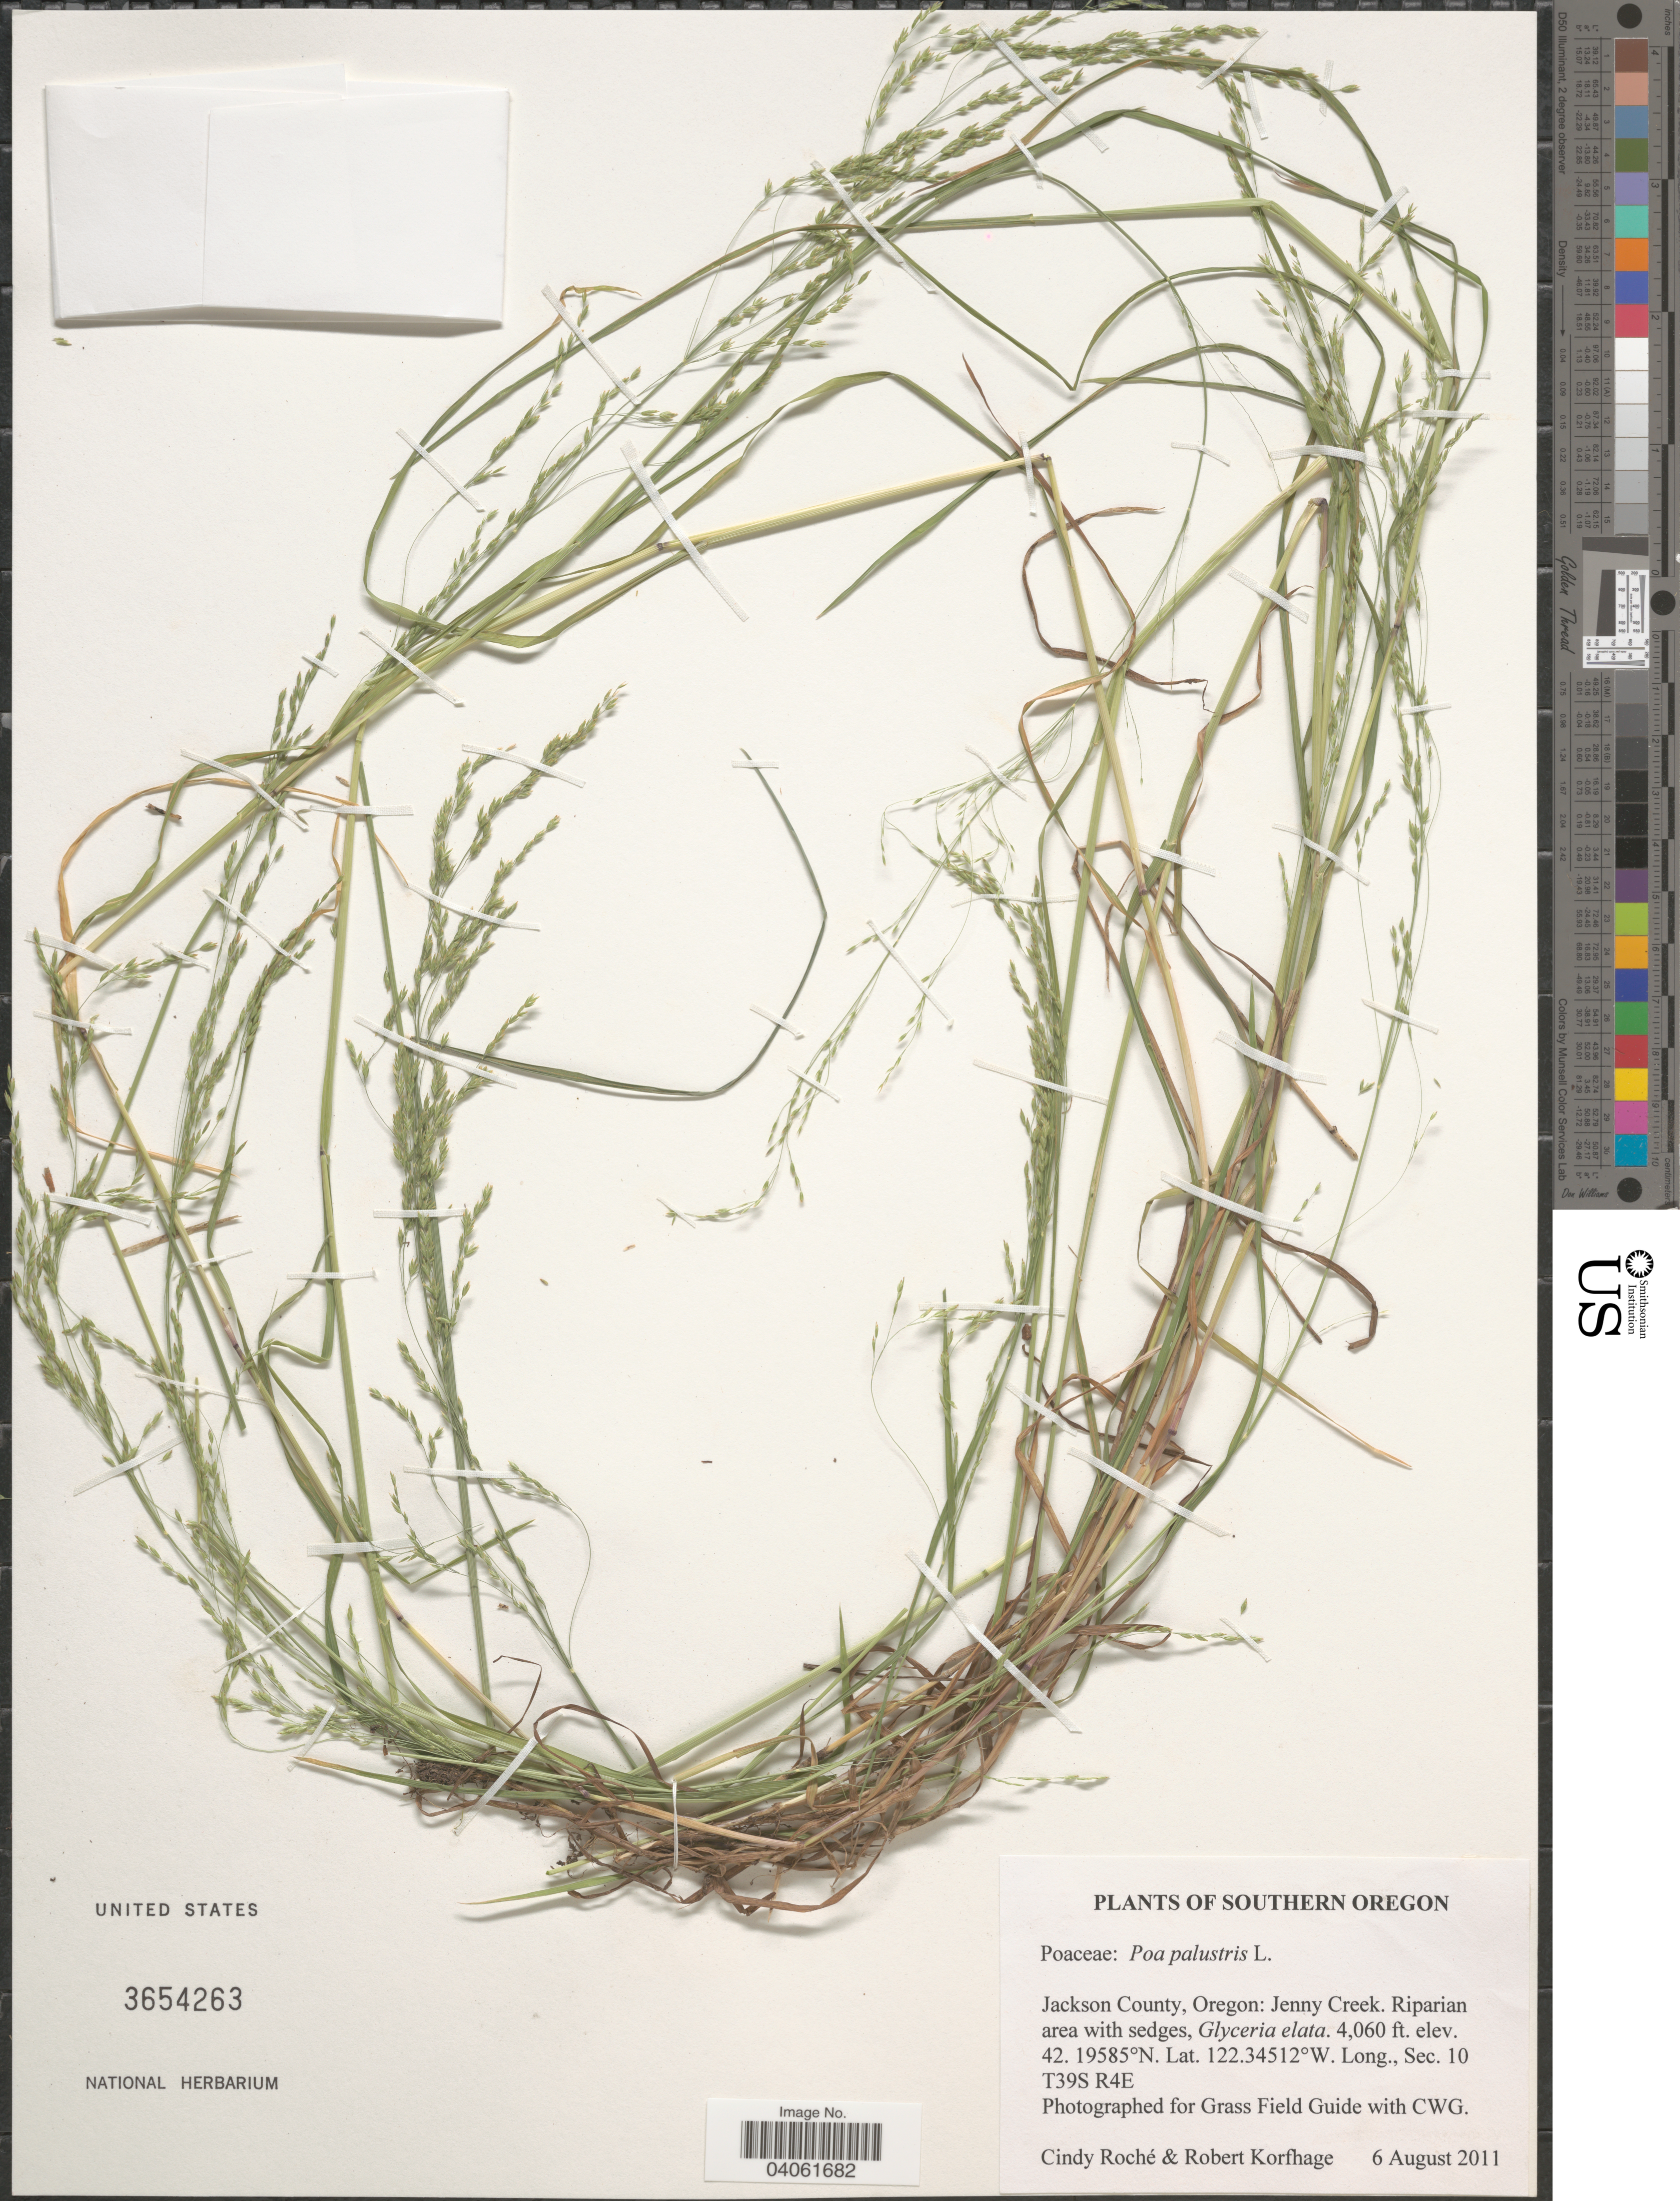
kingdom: Plantae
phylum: Tracheophyta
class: Liliopsida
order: Poales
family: Poaceae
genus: Poa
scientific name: Poa palustris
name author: L.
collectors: C. Roché & R. Korfhage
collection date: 2011-08-06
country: United States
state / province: Oregon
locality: Southern Oregon. Jackson County, Oregon: Jenny Creek. Riparian area with sedges. Sec. 10, T39S R4E.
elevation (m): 1237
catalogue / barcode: US 3654263